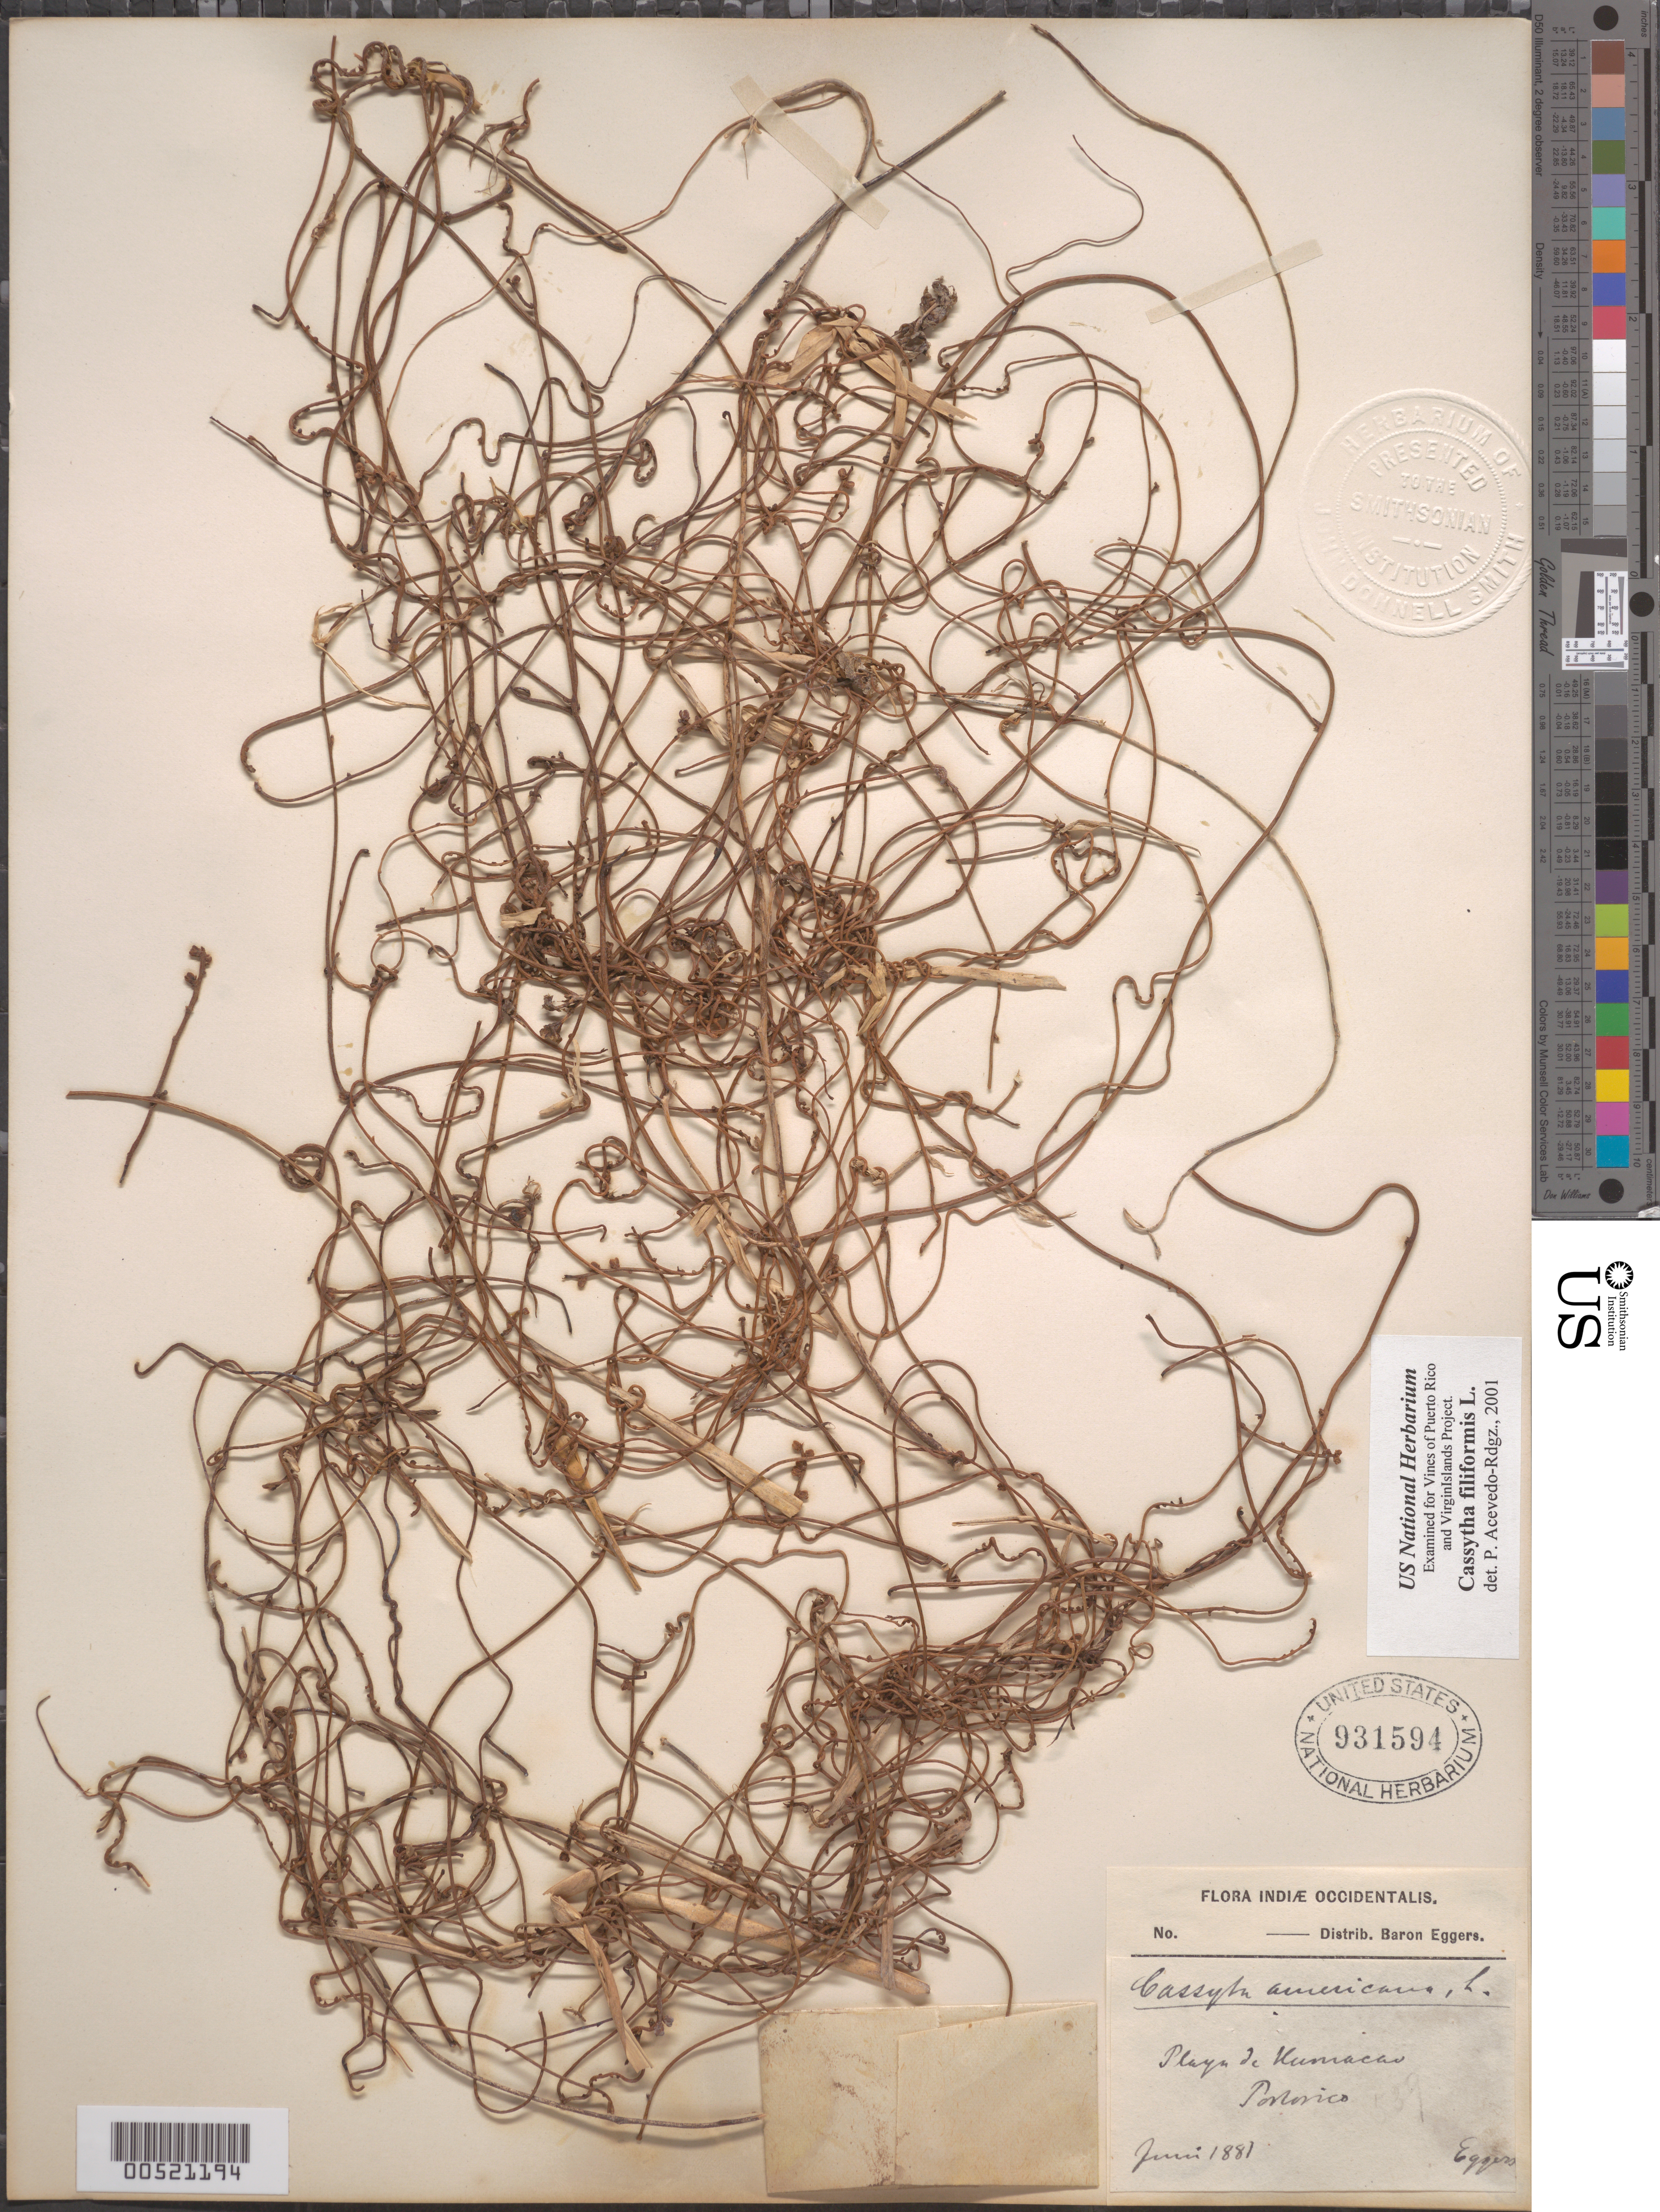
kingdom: Plantae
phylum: Tracheophyta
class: Magnoliopsida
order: Laurales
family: Lauraceae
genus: Cassytha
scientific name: Cassytha filiformis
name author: L.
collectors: H. F. A. von Eggers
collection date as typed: Jun 1881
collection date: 1881-06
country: Puerto Rico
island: Greater Antilles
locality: Playa de Humacao.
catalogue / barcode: US 931594